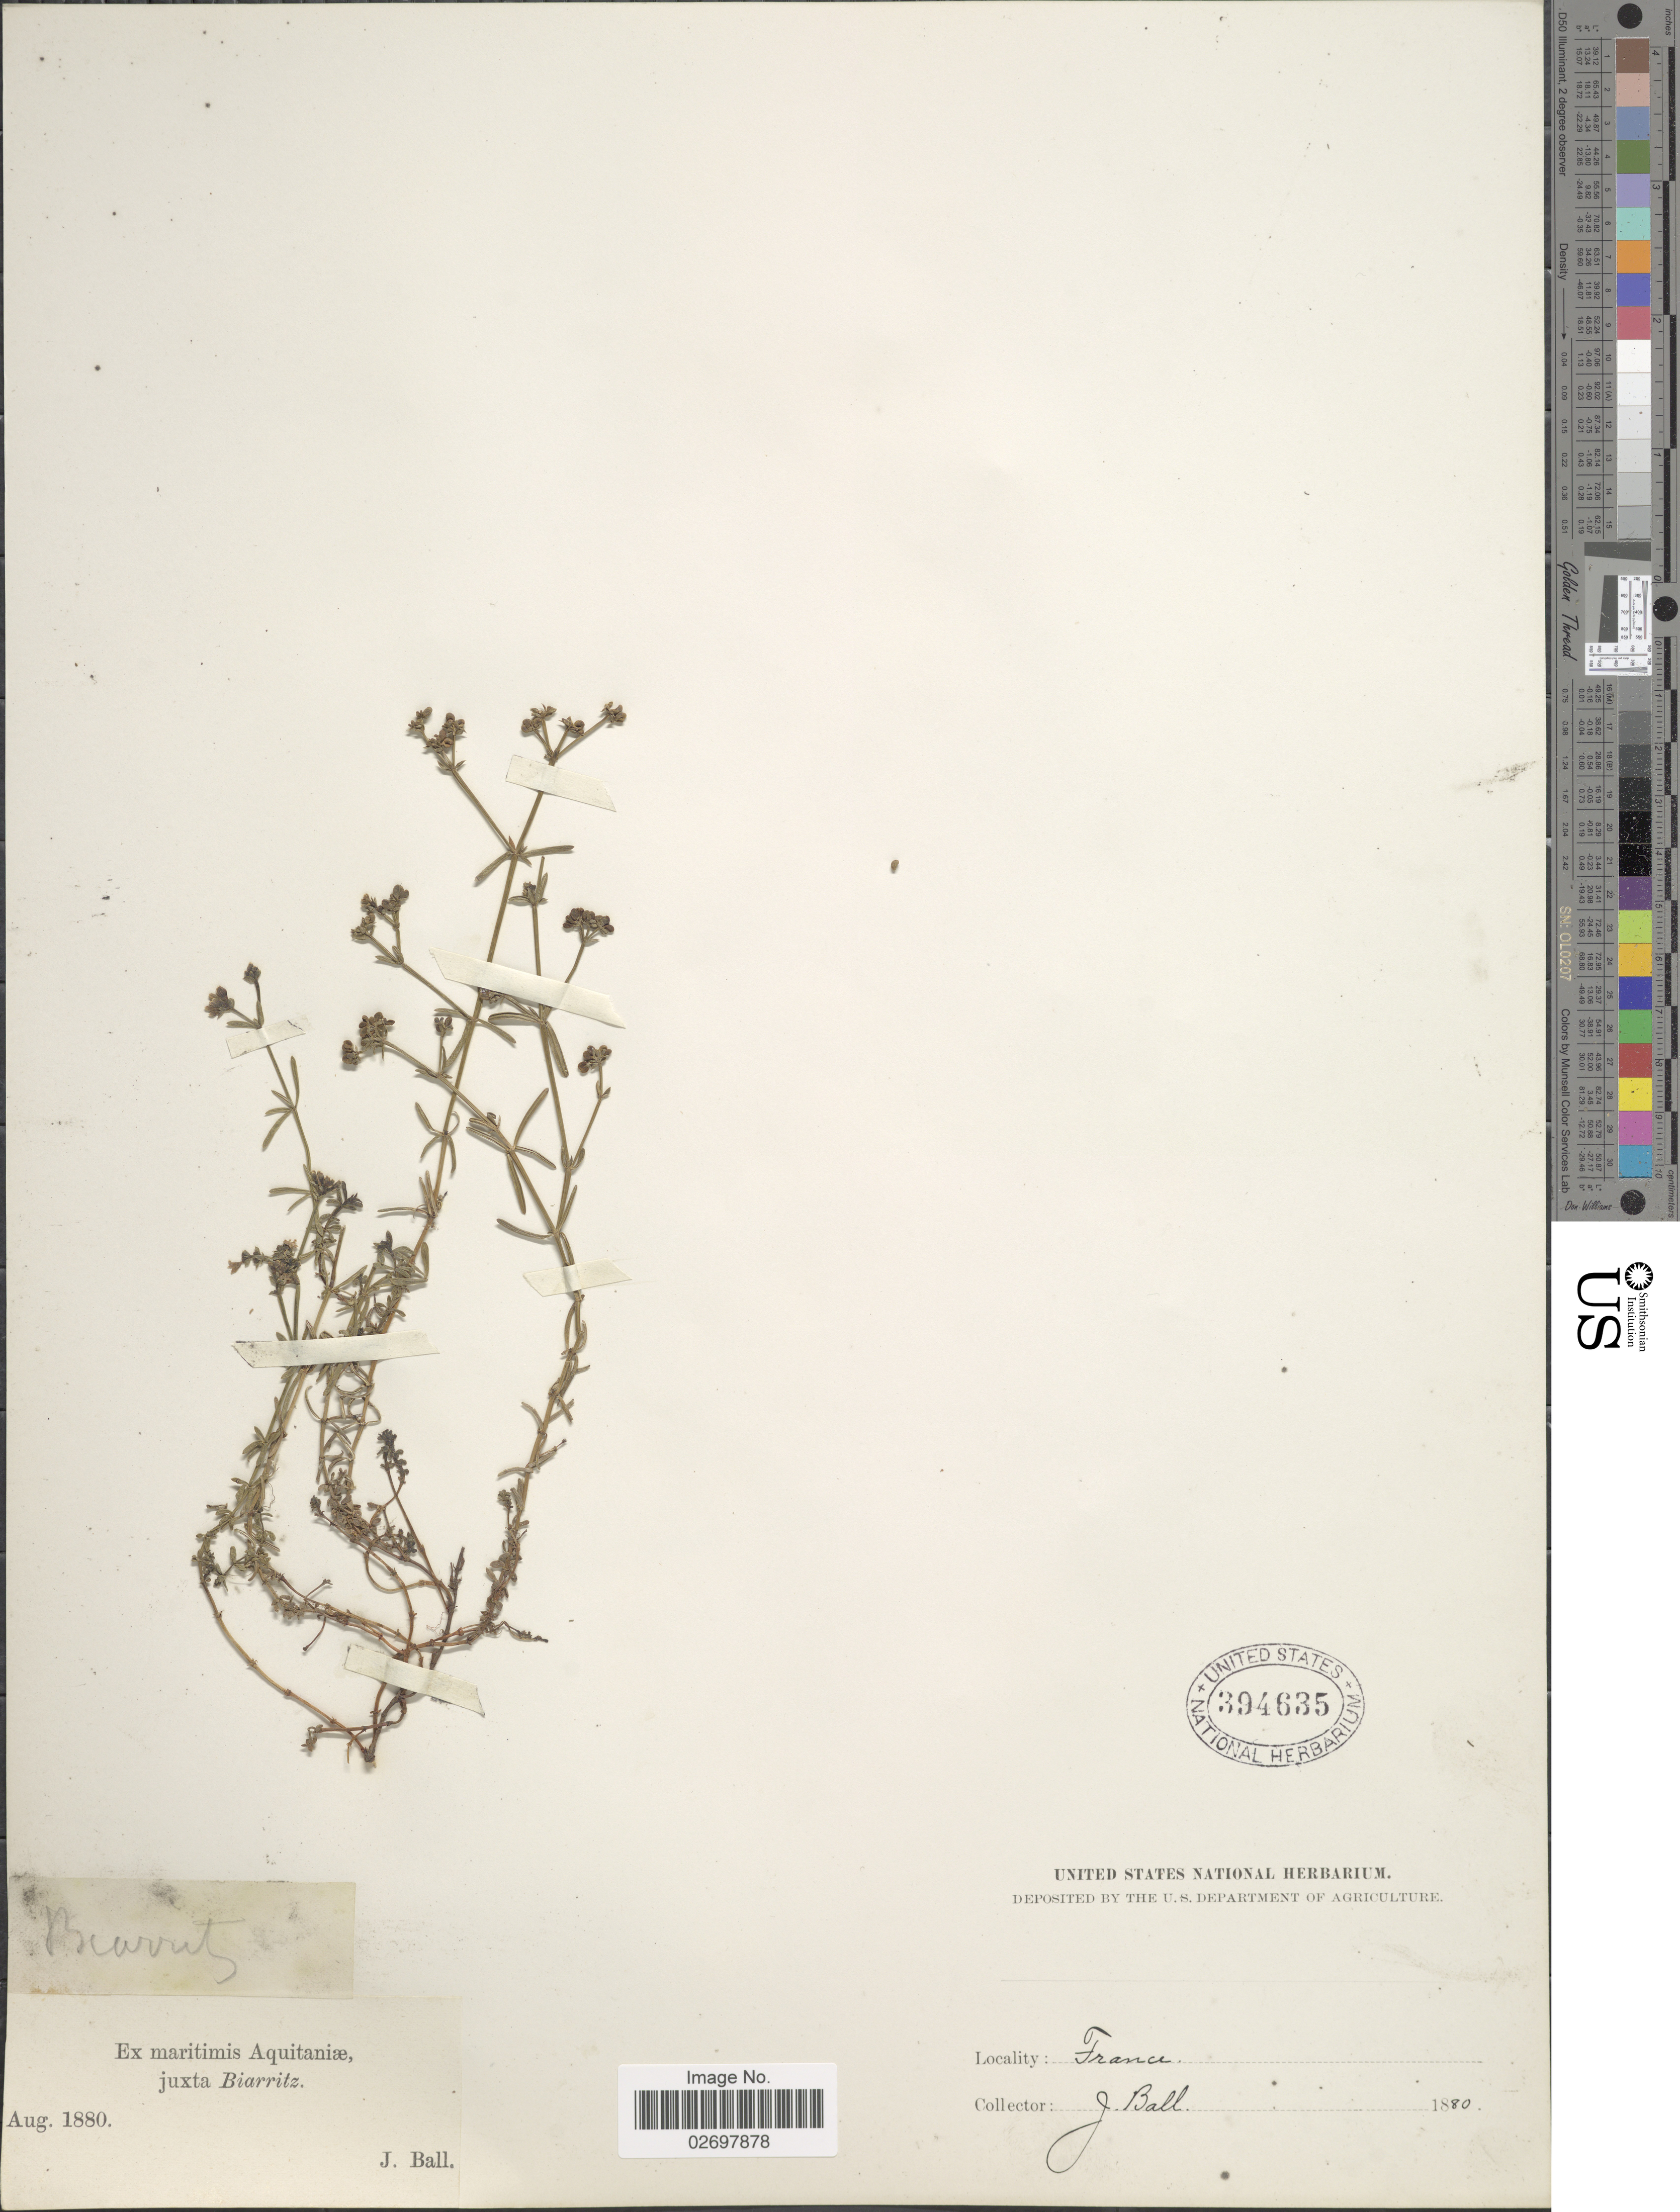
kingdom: Plantae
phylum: Tracheophyta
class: Magnoliopsida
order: Gentianales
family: Rubiaceae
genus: Galium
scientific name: Galium sp.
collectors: J. Ball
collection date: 1880-08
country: France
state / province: Nouvelle-Aquitaine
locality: Ex maritimis Aquitaniae juxta Biarritz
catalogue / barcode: US 394635